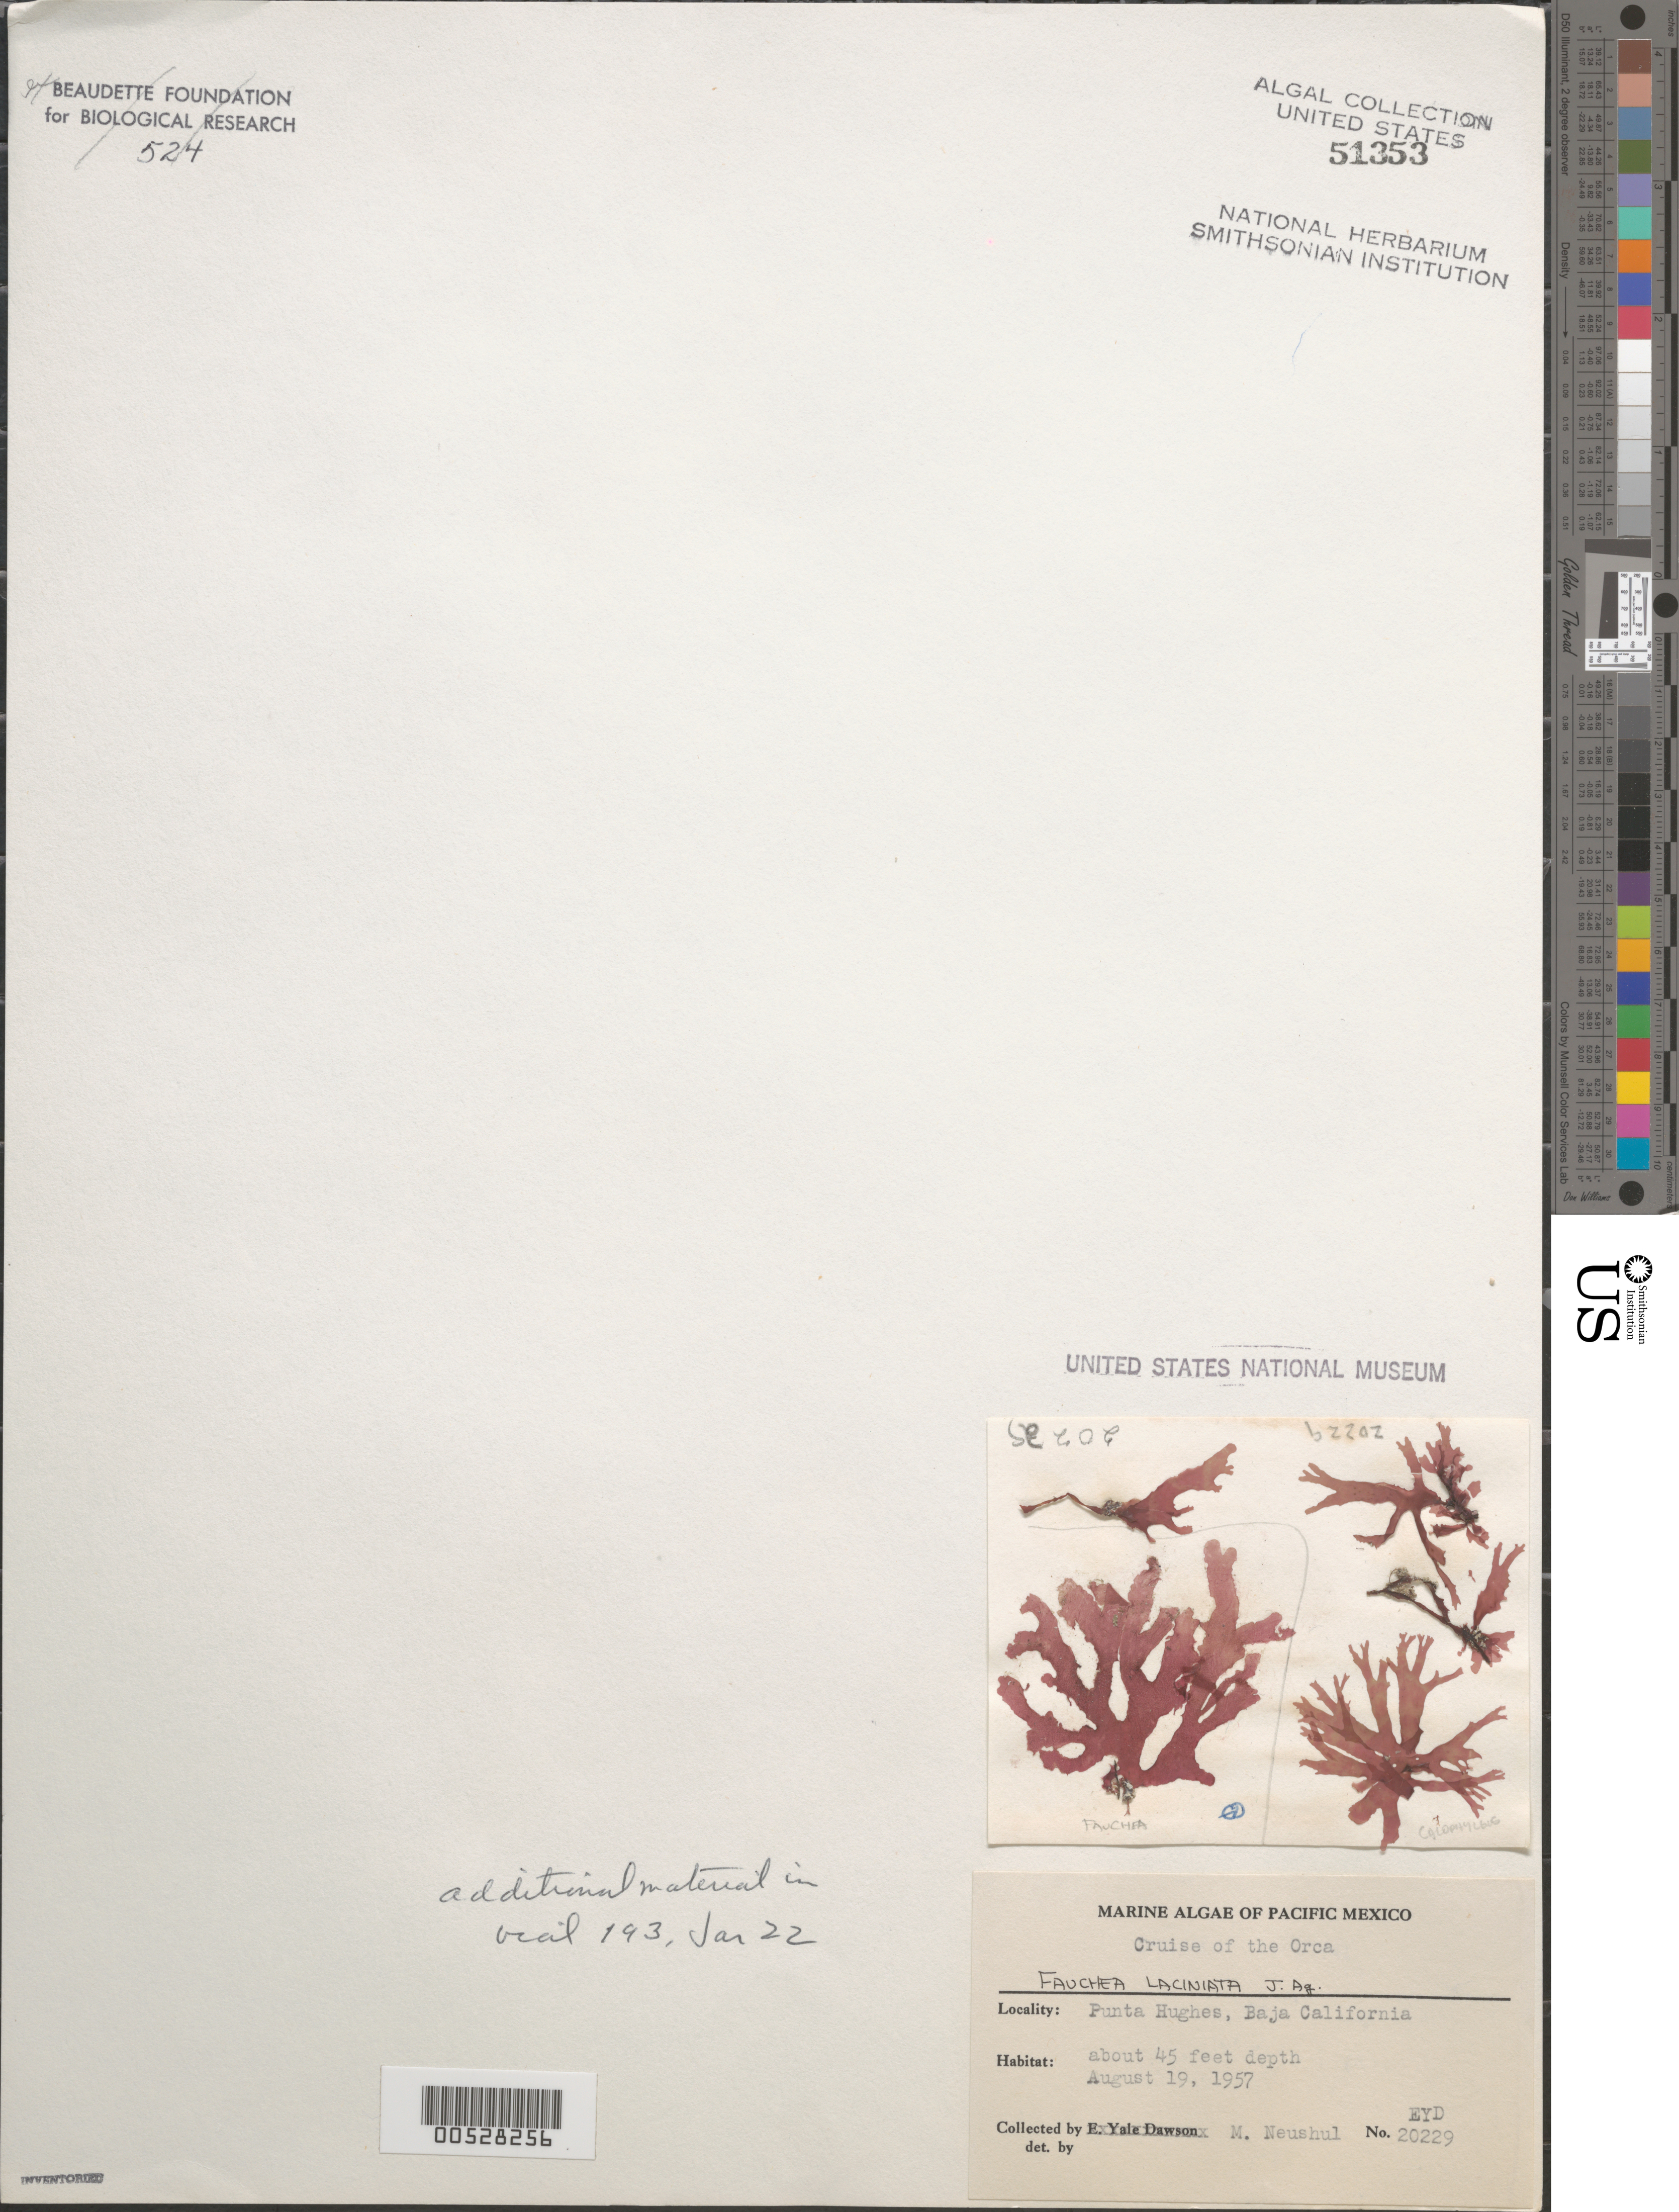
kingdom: Plantae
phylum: Rhodophyta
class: Florideophyceae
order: Rhodymeniales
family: Faucheaceae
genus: Gloiocladia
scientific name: Gloiocladia laciniata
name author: (J. Agardh) Rodríguez-Prieto & N. Sánchez in Rodríguez-Prieto et al.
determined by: Algae name updating Project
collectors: M. Neushul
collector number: EYD 20229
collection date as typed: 19 Aug 1957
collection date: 1957-08-19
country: Mexico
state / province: Baja California Sur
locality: Punta Hughes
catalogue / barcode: US 51353